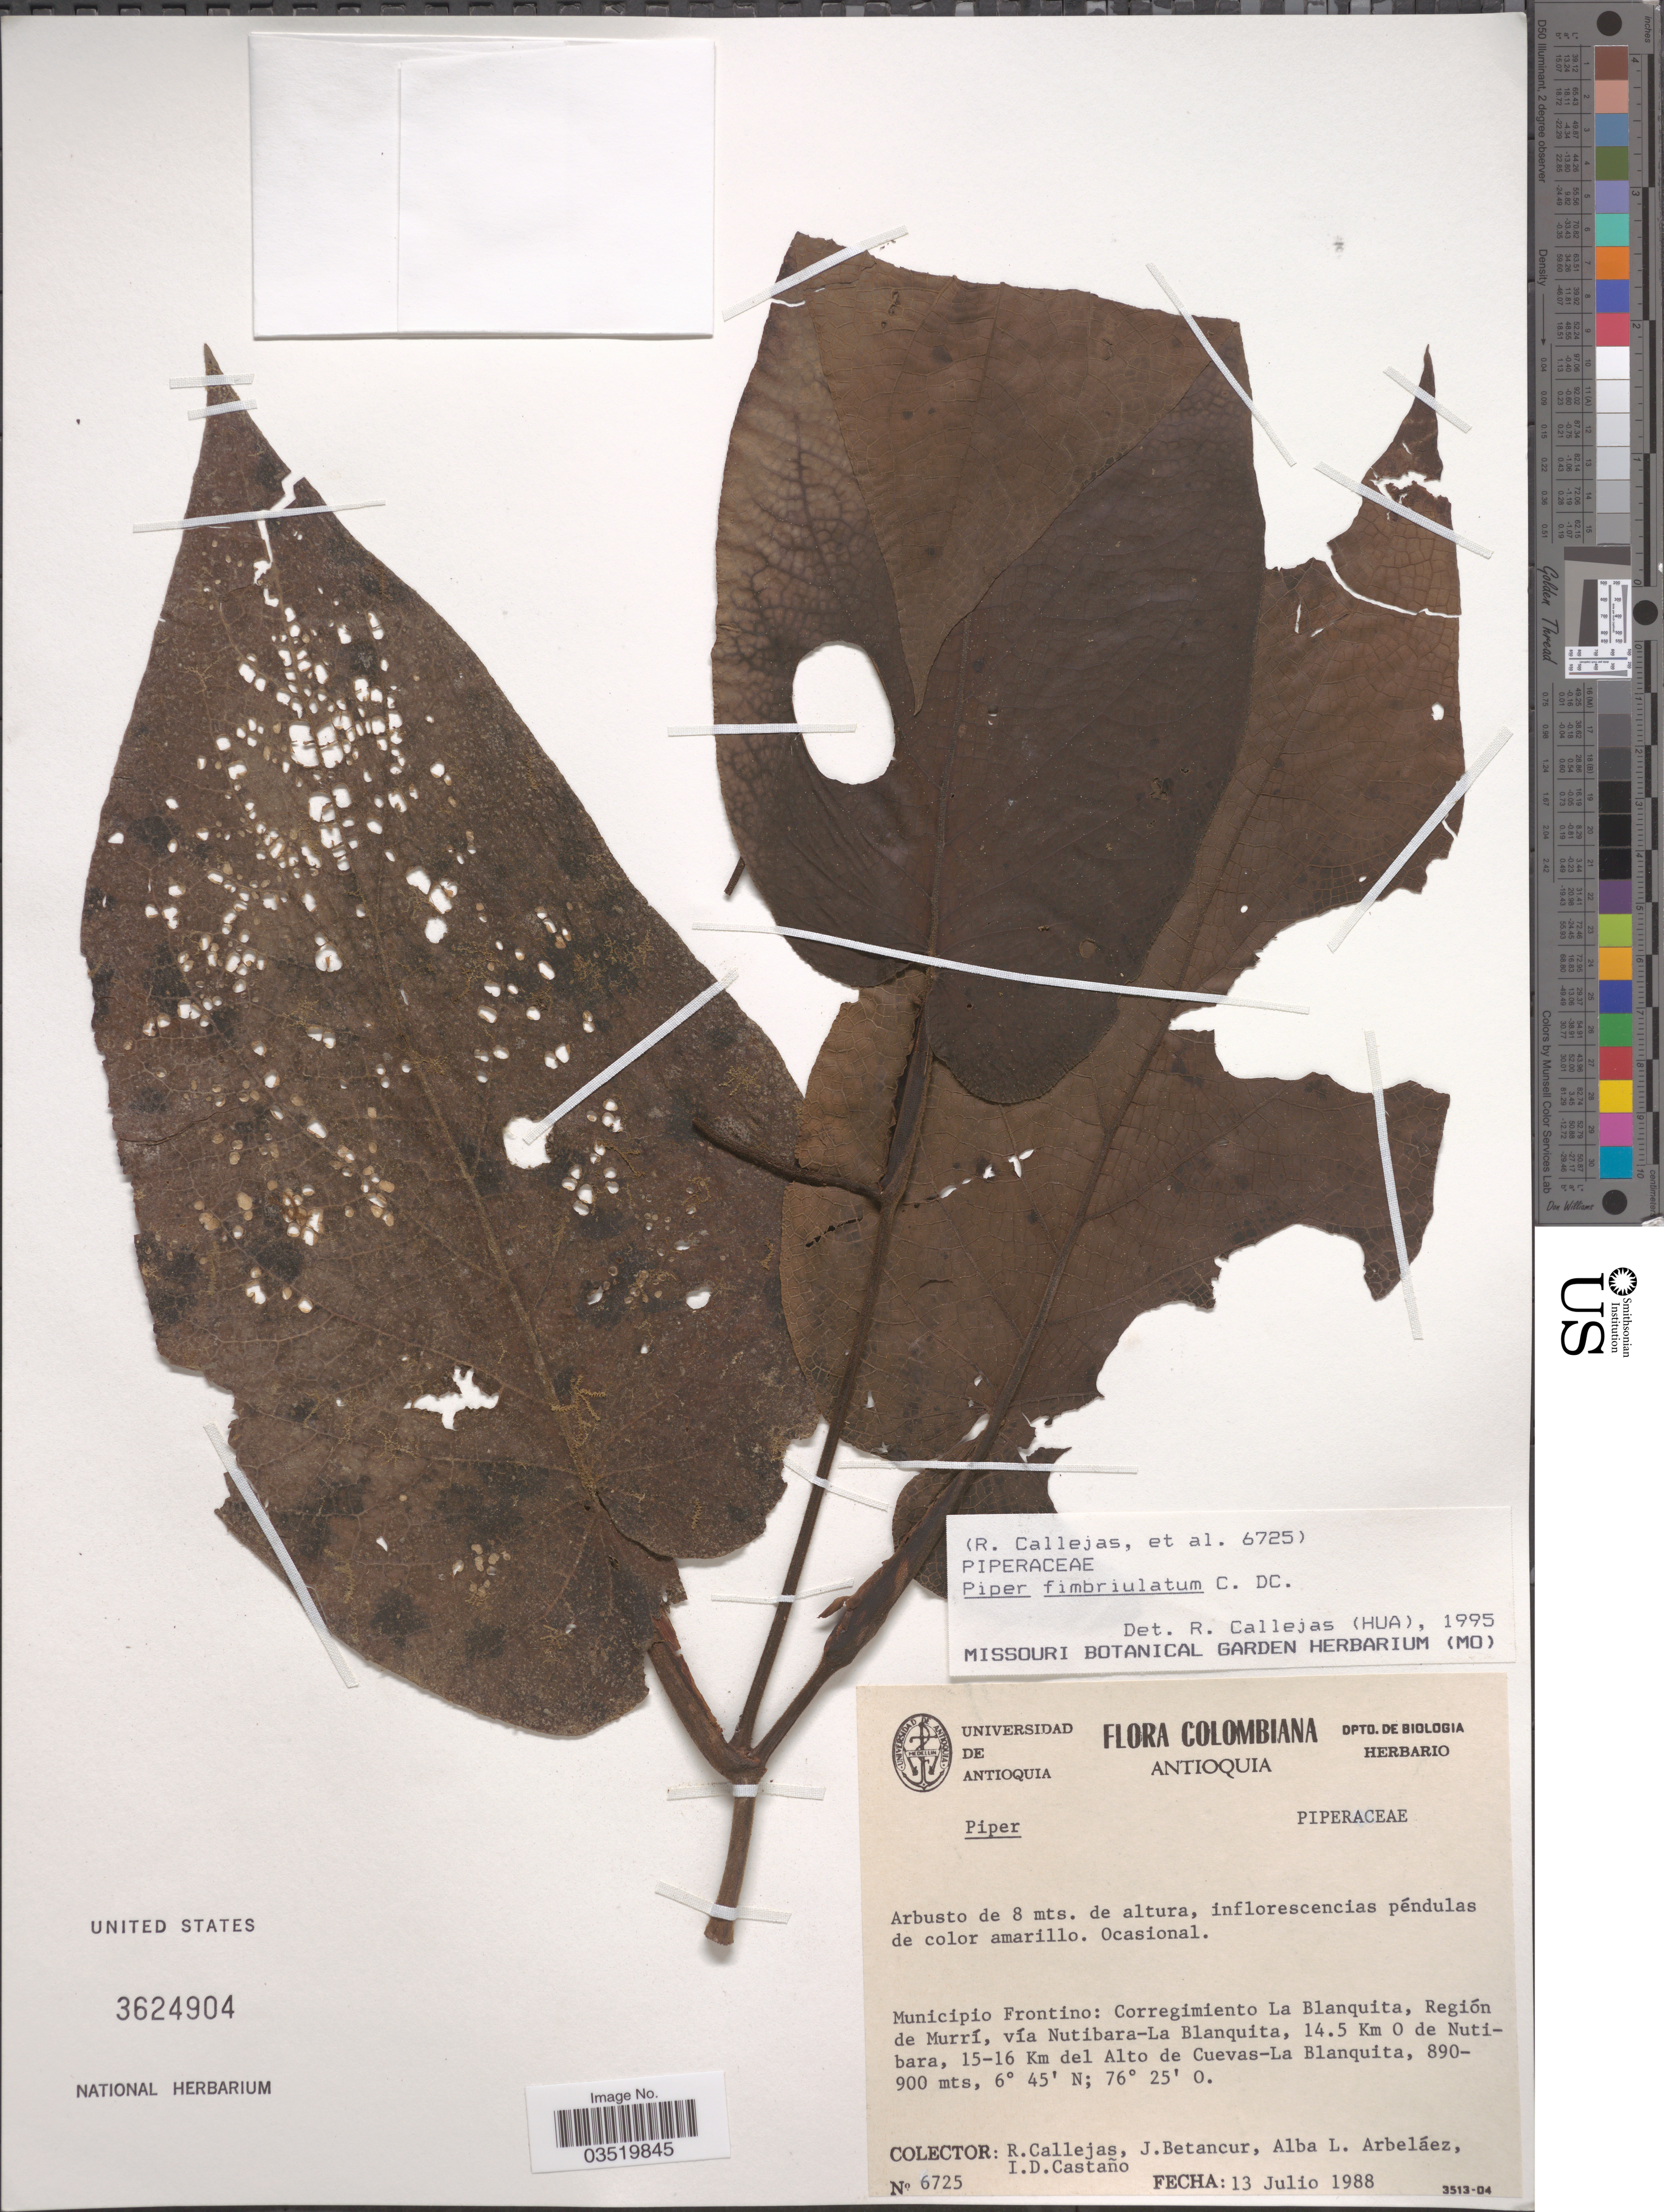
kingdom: Plantae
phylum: Tracheophyta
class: Magnoliopsida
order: Piperales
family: Piperaceae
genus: Piper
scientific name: Piper pseudofimbriulatum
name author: Trel.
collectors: R. Callejas, J. Betancur, A. L. Arbelaez & I. Castaño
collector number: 6725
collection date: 1988-07-13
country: Colombia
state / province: Antioquia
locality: Municipio Frontino: Corregimiento La Blanquita, Región de Murrí, vía Nutibara-La Blanquita, 14.5 Km O de Nutibara, 15-16 Km del Alto de Cuevas-La Blanquita.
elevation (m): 890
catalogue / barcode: US 3624904